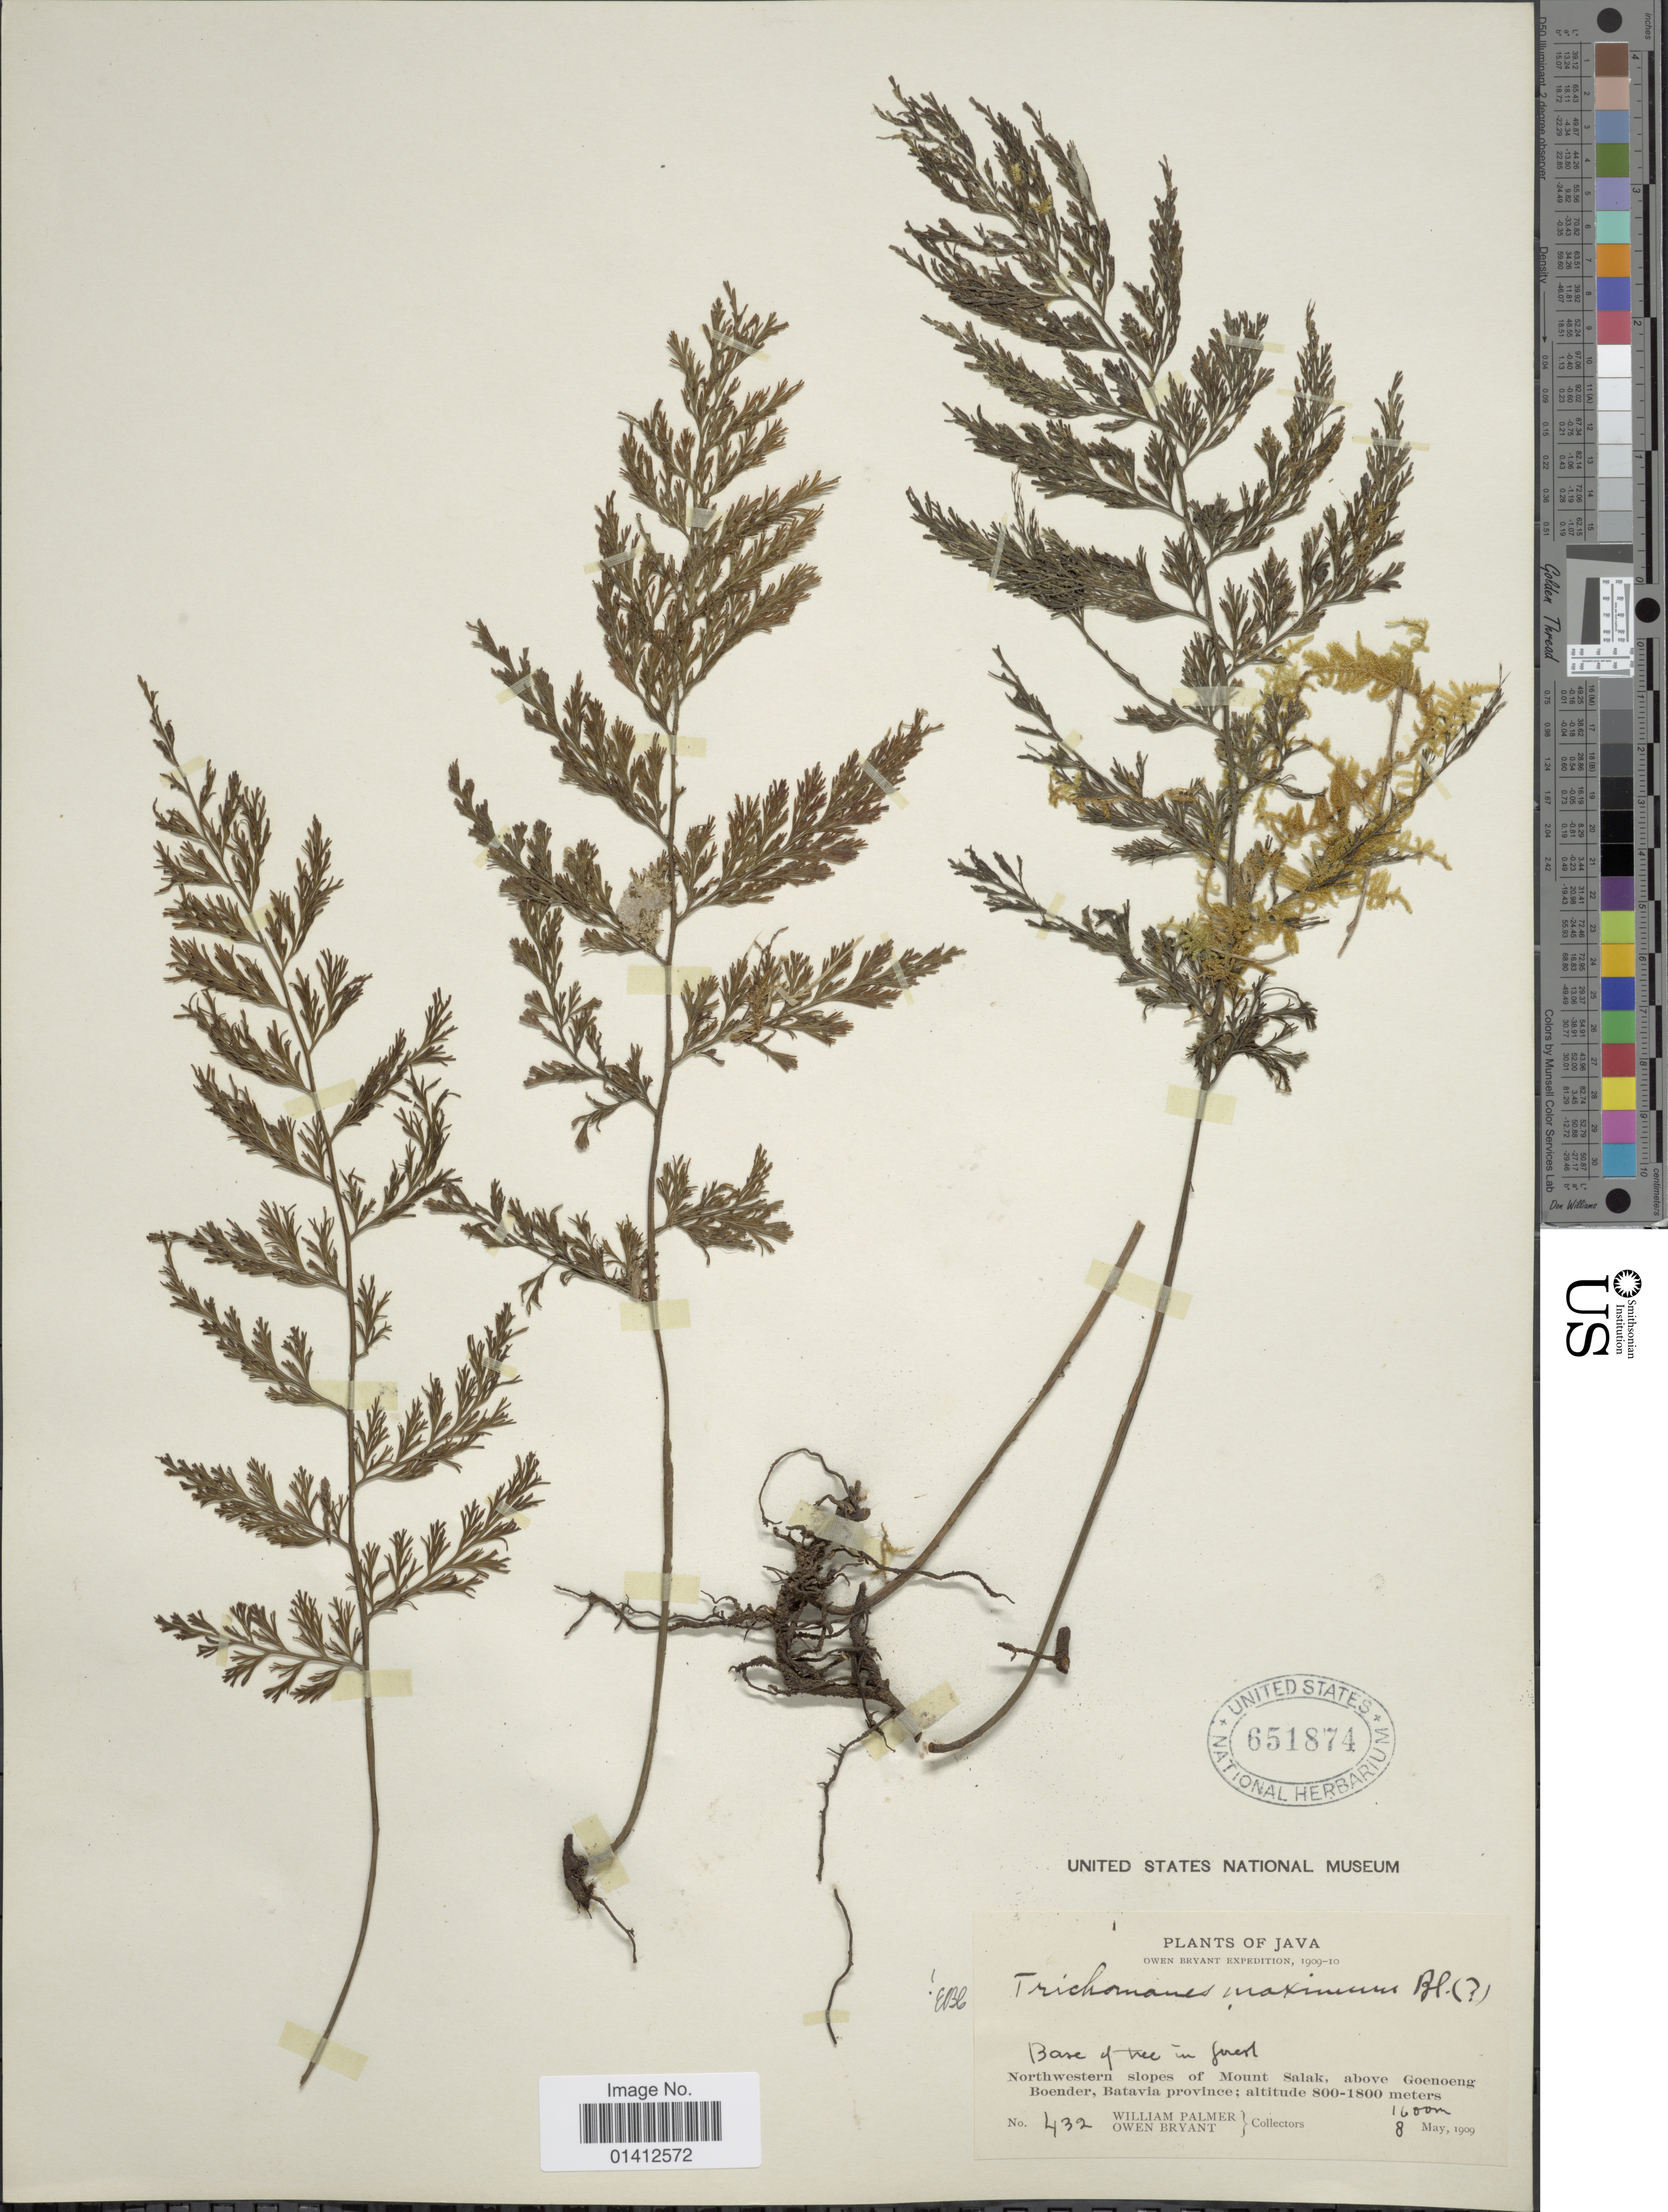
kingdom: Plantae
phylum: Tracheophyta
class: Polypodiopsida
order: Hymenophyllales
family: Hymenophyllaceae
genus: Vandenboschia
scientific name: Vandenboschia maxima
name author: (Blume) Copel.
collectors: W. Palmer & O. Bryant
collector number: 432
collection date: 1909-05-08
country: Indonesia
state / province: Java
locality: Northwestern slopes of Mount Salak, above Goenoeng Boender, Batavia province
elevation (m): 800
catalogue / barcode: US 651874